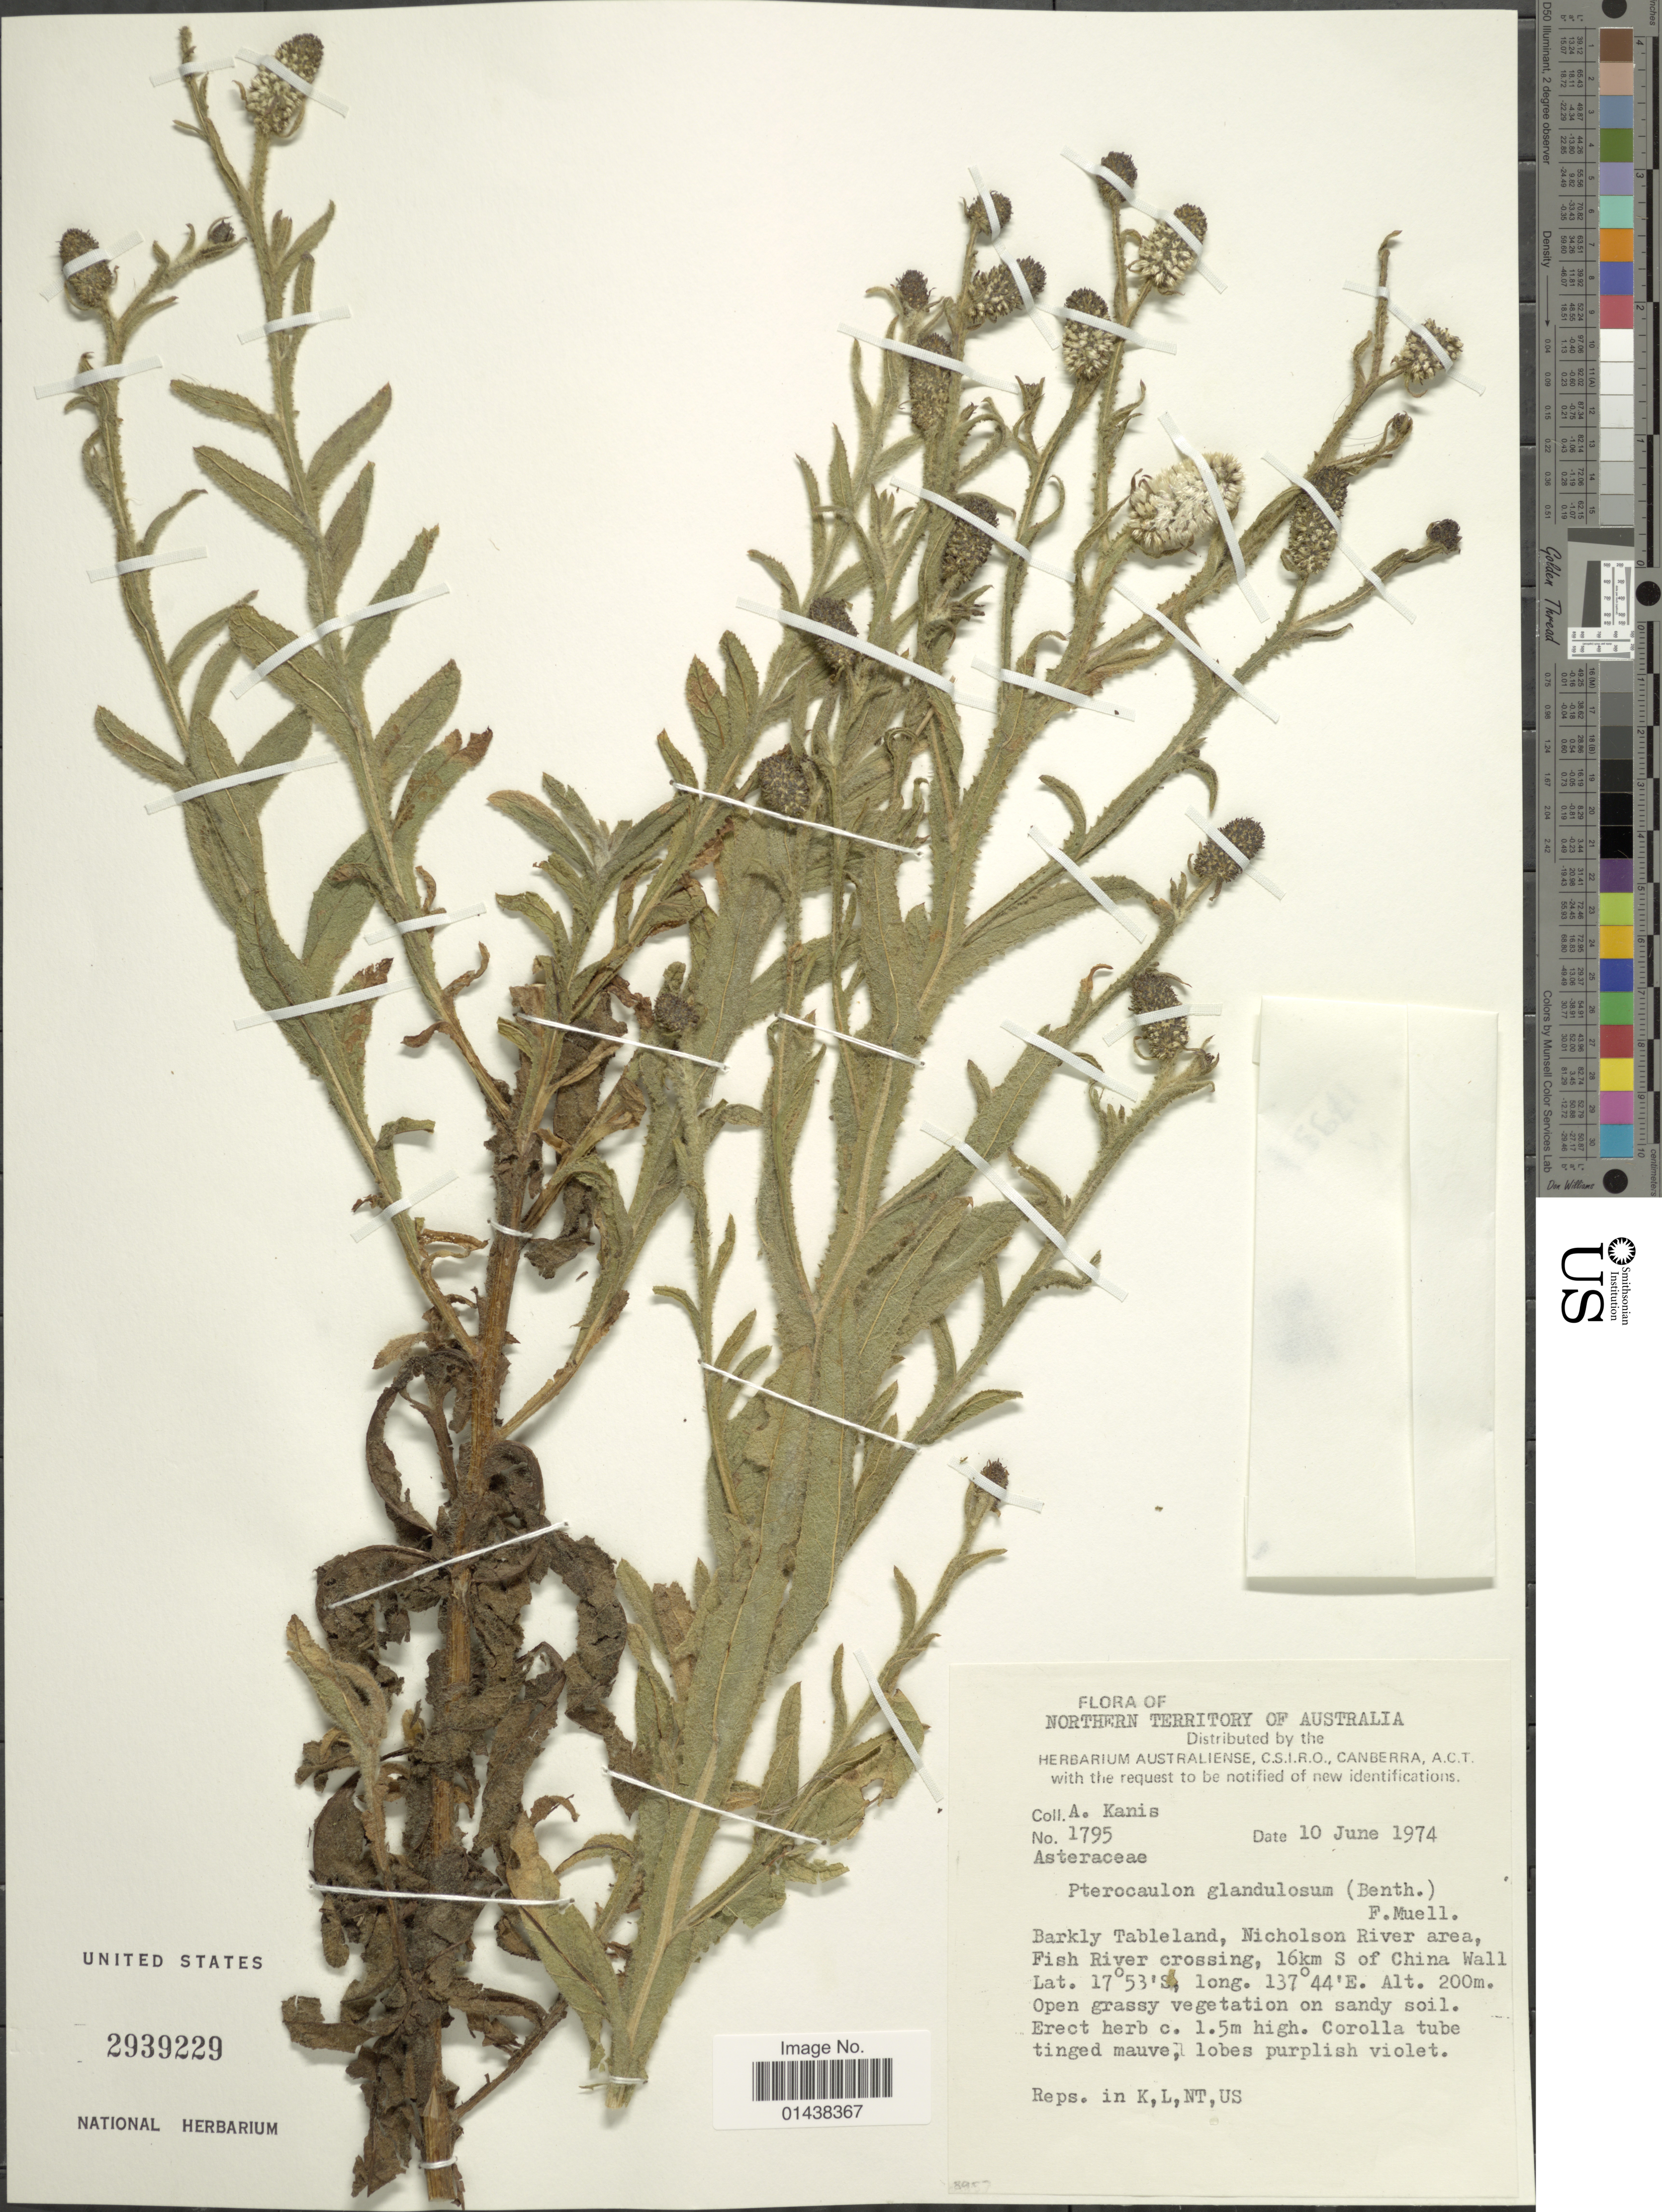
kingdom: Plantae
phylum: Tracheophyta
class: Magnoliopsida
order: Asterales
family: Asteraceae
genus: Pterocaulon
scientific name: Pterocaulon glandulosum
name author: (F. Muell. ex Benth.) Benth. & Hook. f. ex F. Muell.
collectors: A. Kanis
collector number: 1795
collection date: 1974-06-10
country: Australia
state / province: Northern Territory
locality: Barkly Tableland, Nicholson River area, Fish River crossing, 16 km S of China Wall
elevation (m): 200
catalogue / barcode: US 2939229